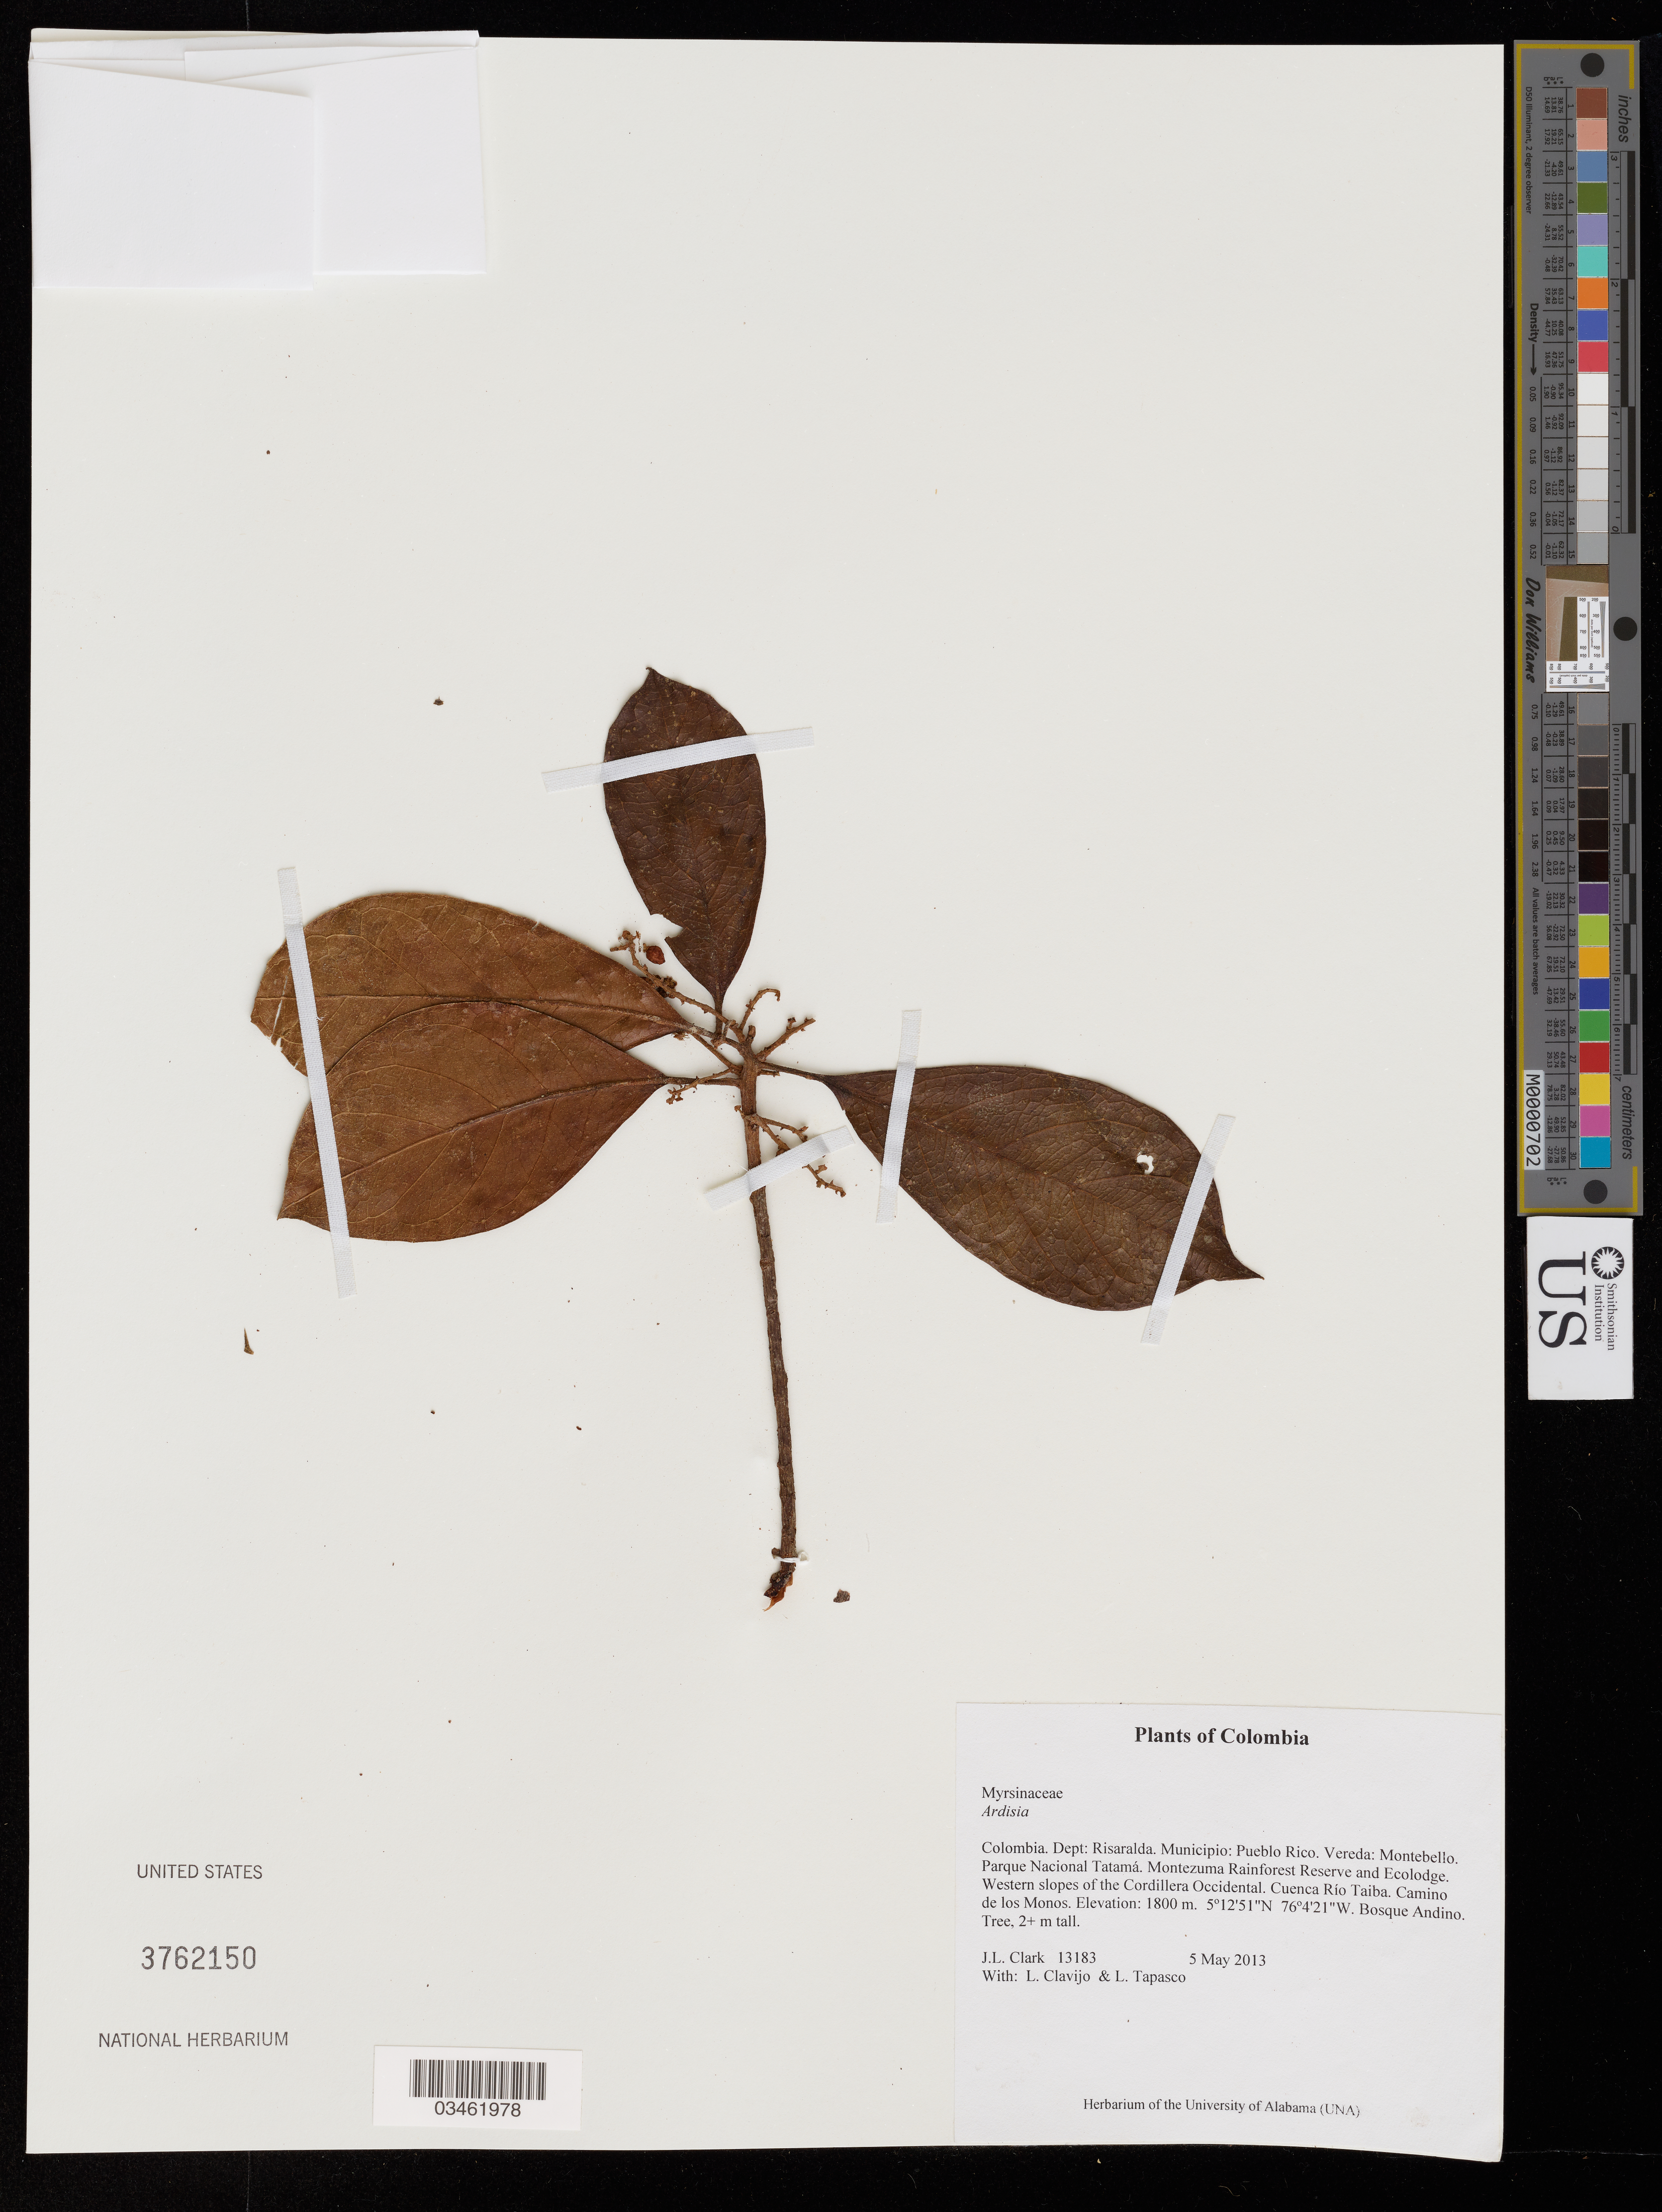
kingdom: Plantae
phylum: Tracheophyta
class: Magnoliopsida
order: Ericales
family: Primulaceae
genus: Ardisia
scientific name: Ardisia sp.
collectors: J. L. Clark, L. Clavijo & L. Tapasco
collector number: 13183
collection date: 2013-05-05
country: Colombia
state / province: Risaralda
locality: Dept: Risaralda. Municipio: Pueblo Rico. Vereda: Montebello. Parque Nacional Tatamá. Montezuma Rainforest Reserve and Ecolodge. Western slopes of the Cordillera Occidental. Cuenca Río Taiba. Camino de los Monos.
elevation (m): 1800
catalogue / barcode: US 3762150